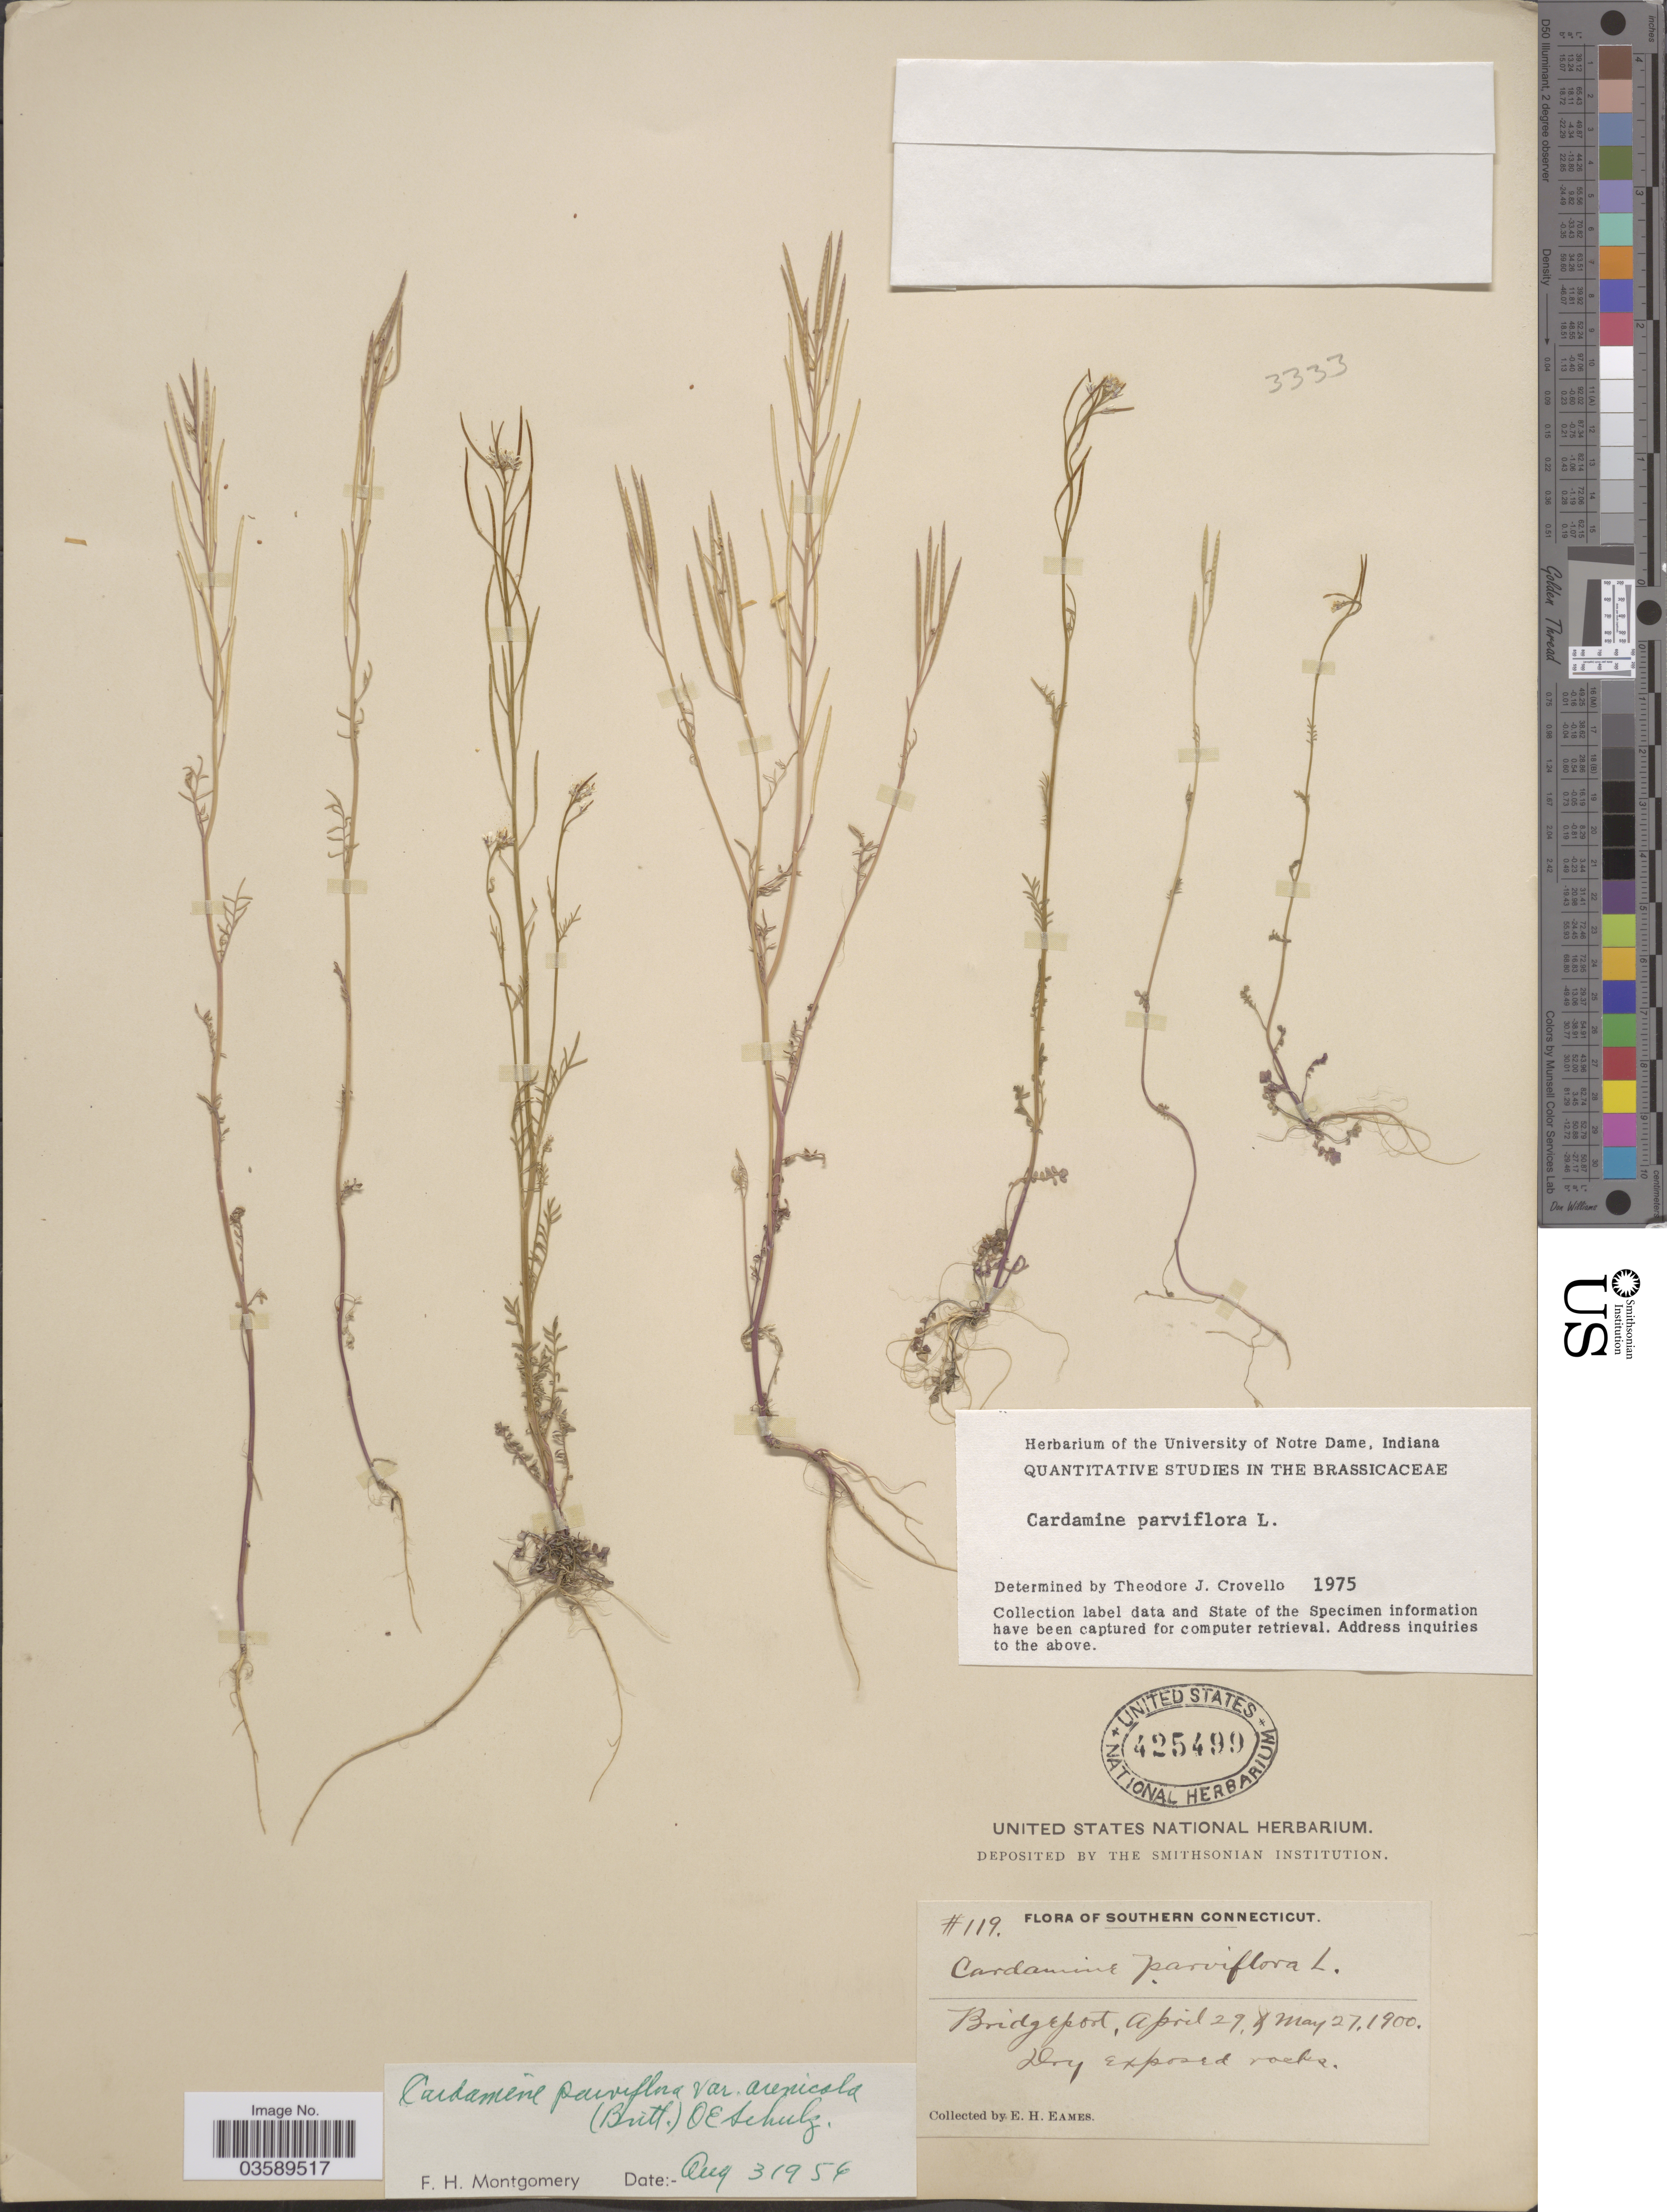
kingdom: Plantae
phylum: Tracheophyta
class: Magnoliopsida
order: Brassicales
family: Brassicaceae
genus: Cardamine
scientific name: Cardamine parviflora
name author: L.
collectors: E. H. Eames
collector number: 119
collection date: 1900-04-29/1900-05-27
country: United States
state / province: Connecticut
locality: Southern Connecticut. Bridgeport.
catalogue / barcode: US 425499